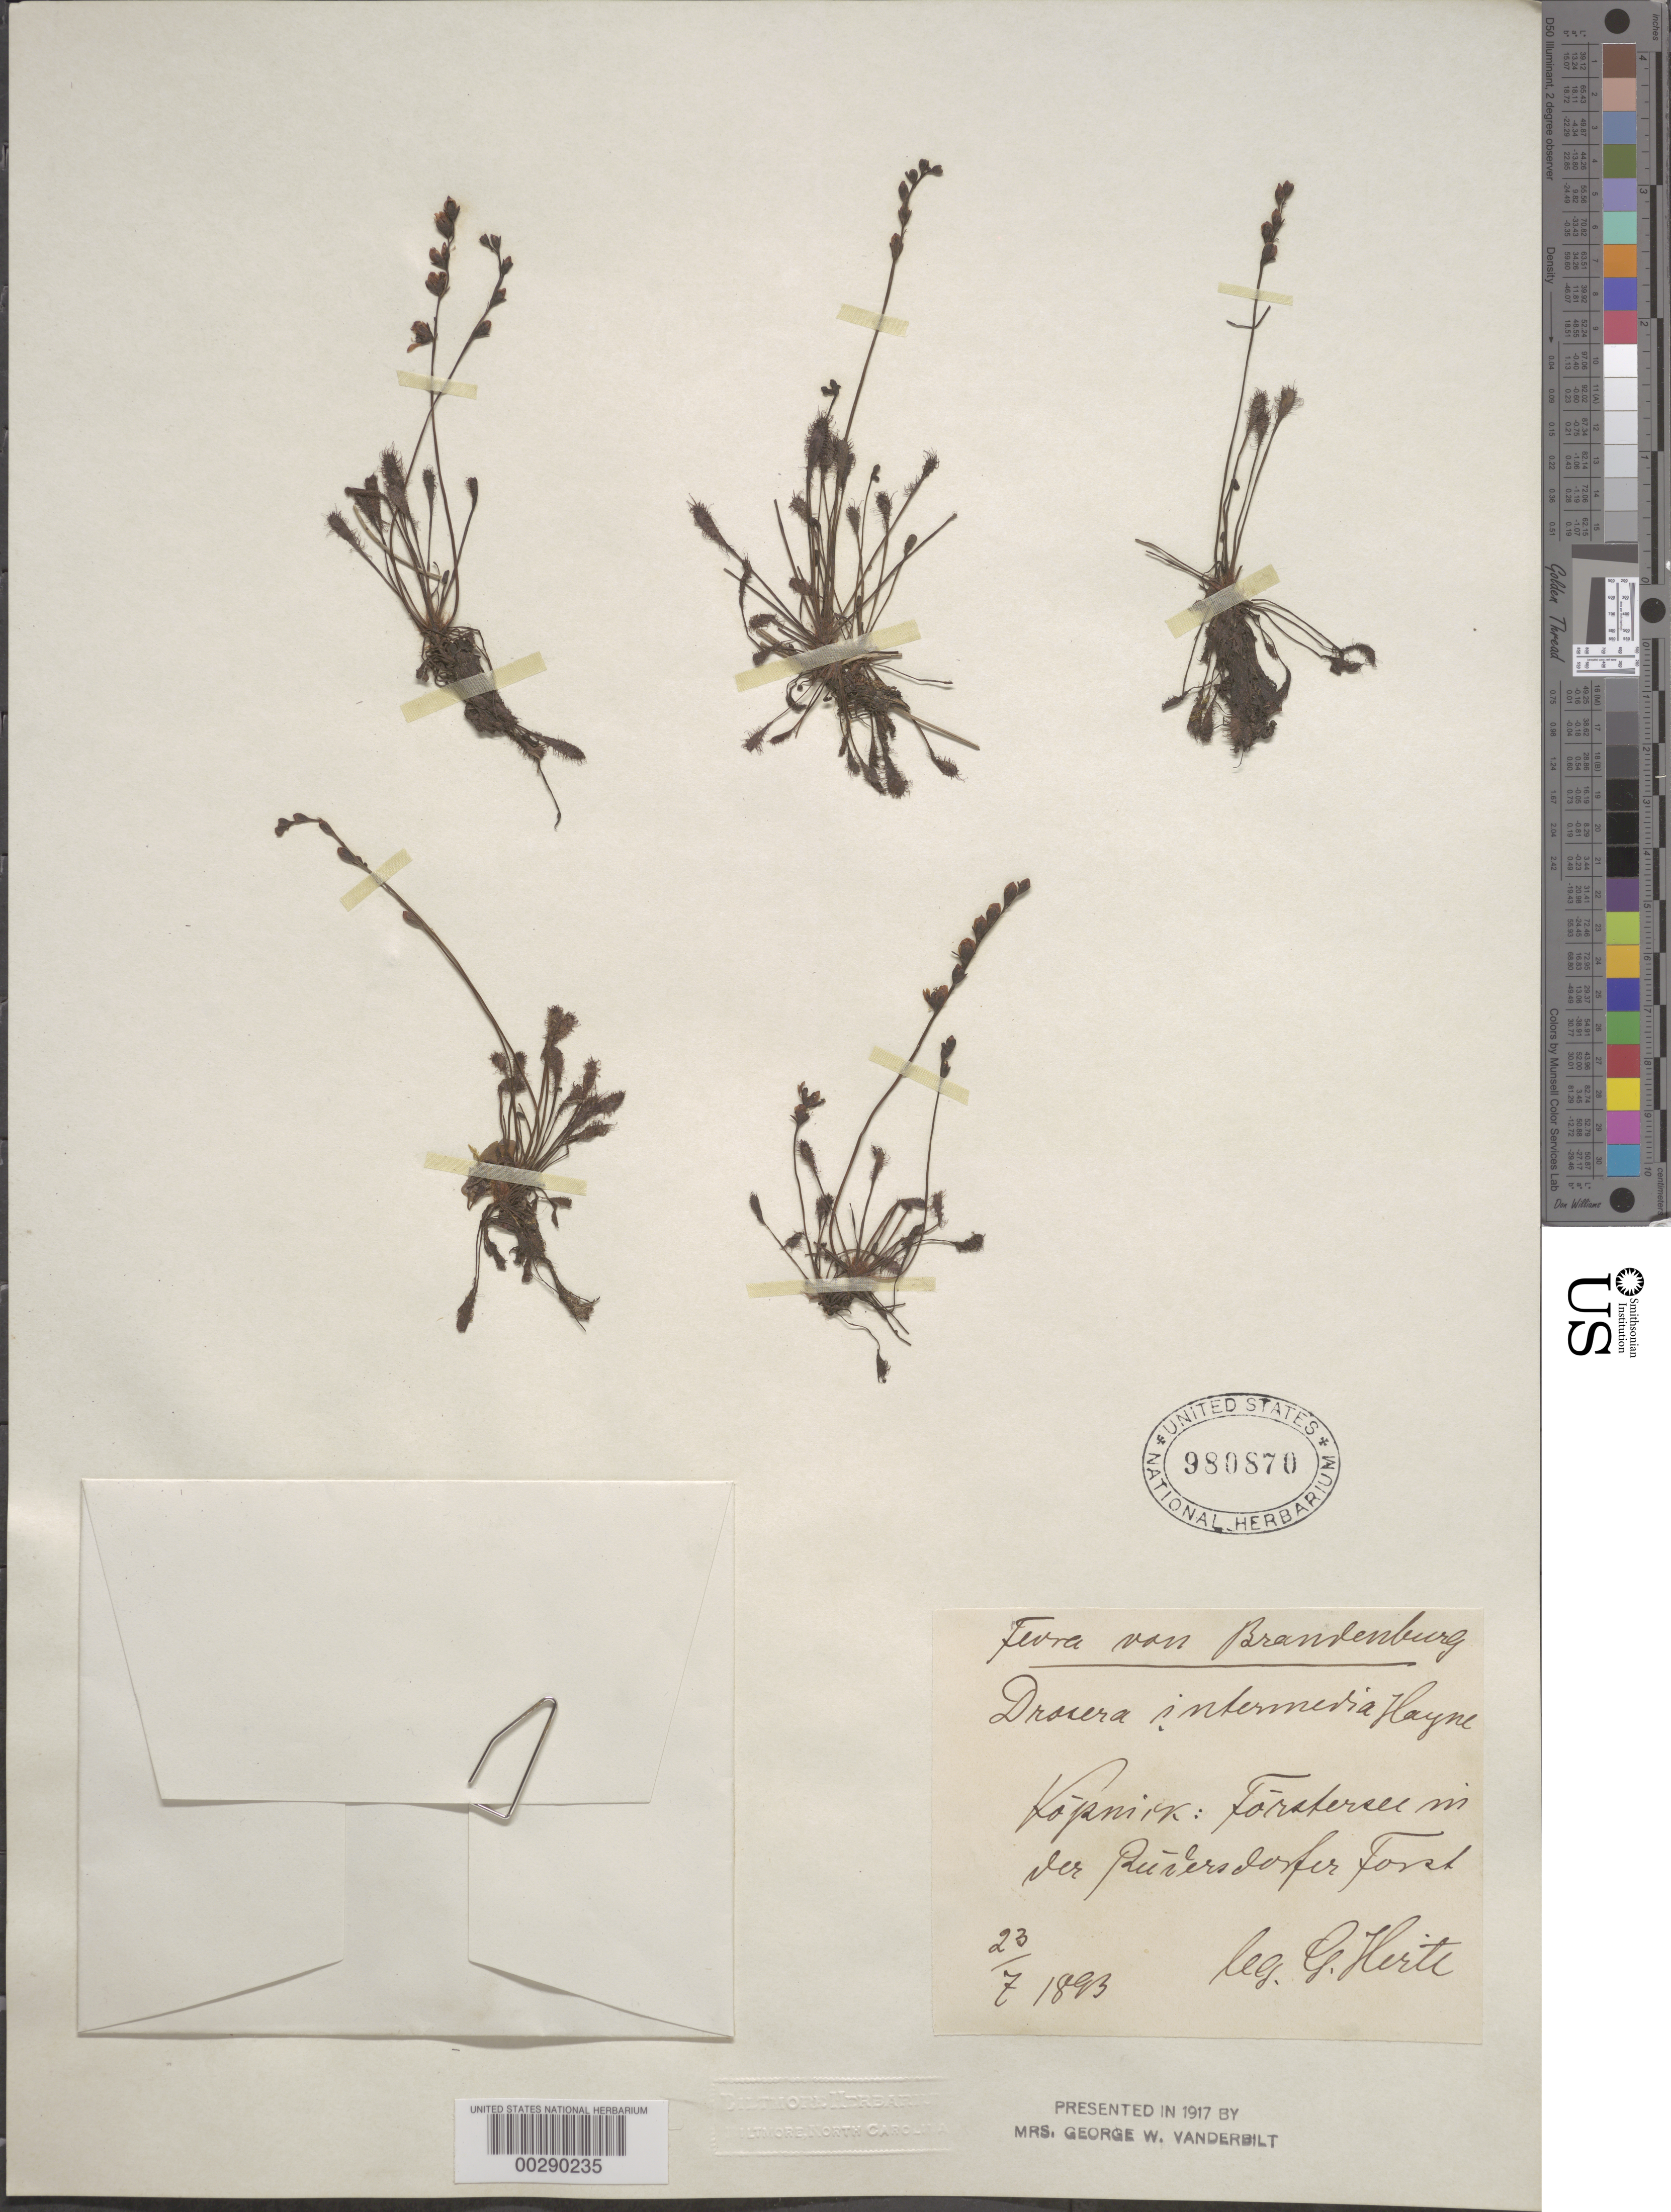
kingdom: Plantae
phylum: Tracheophyta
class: Magnoliopsida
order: Caryophyllales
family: Droseraceae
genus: Drosera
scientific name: Drosera intermedia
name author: Hayne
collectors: G. Herti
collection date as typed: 23 Jul 1893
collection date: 1893-07-23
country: Germany / Poland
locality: Brandenburg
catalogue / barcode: US 980870